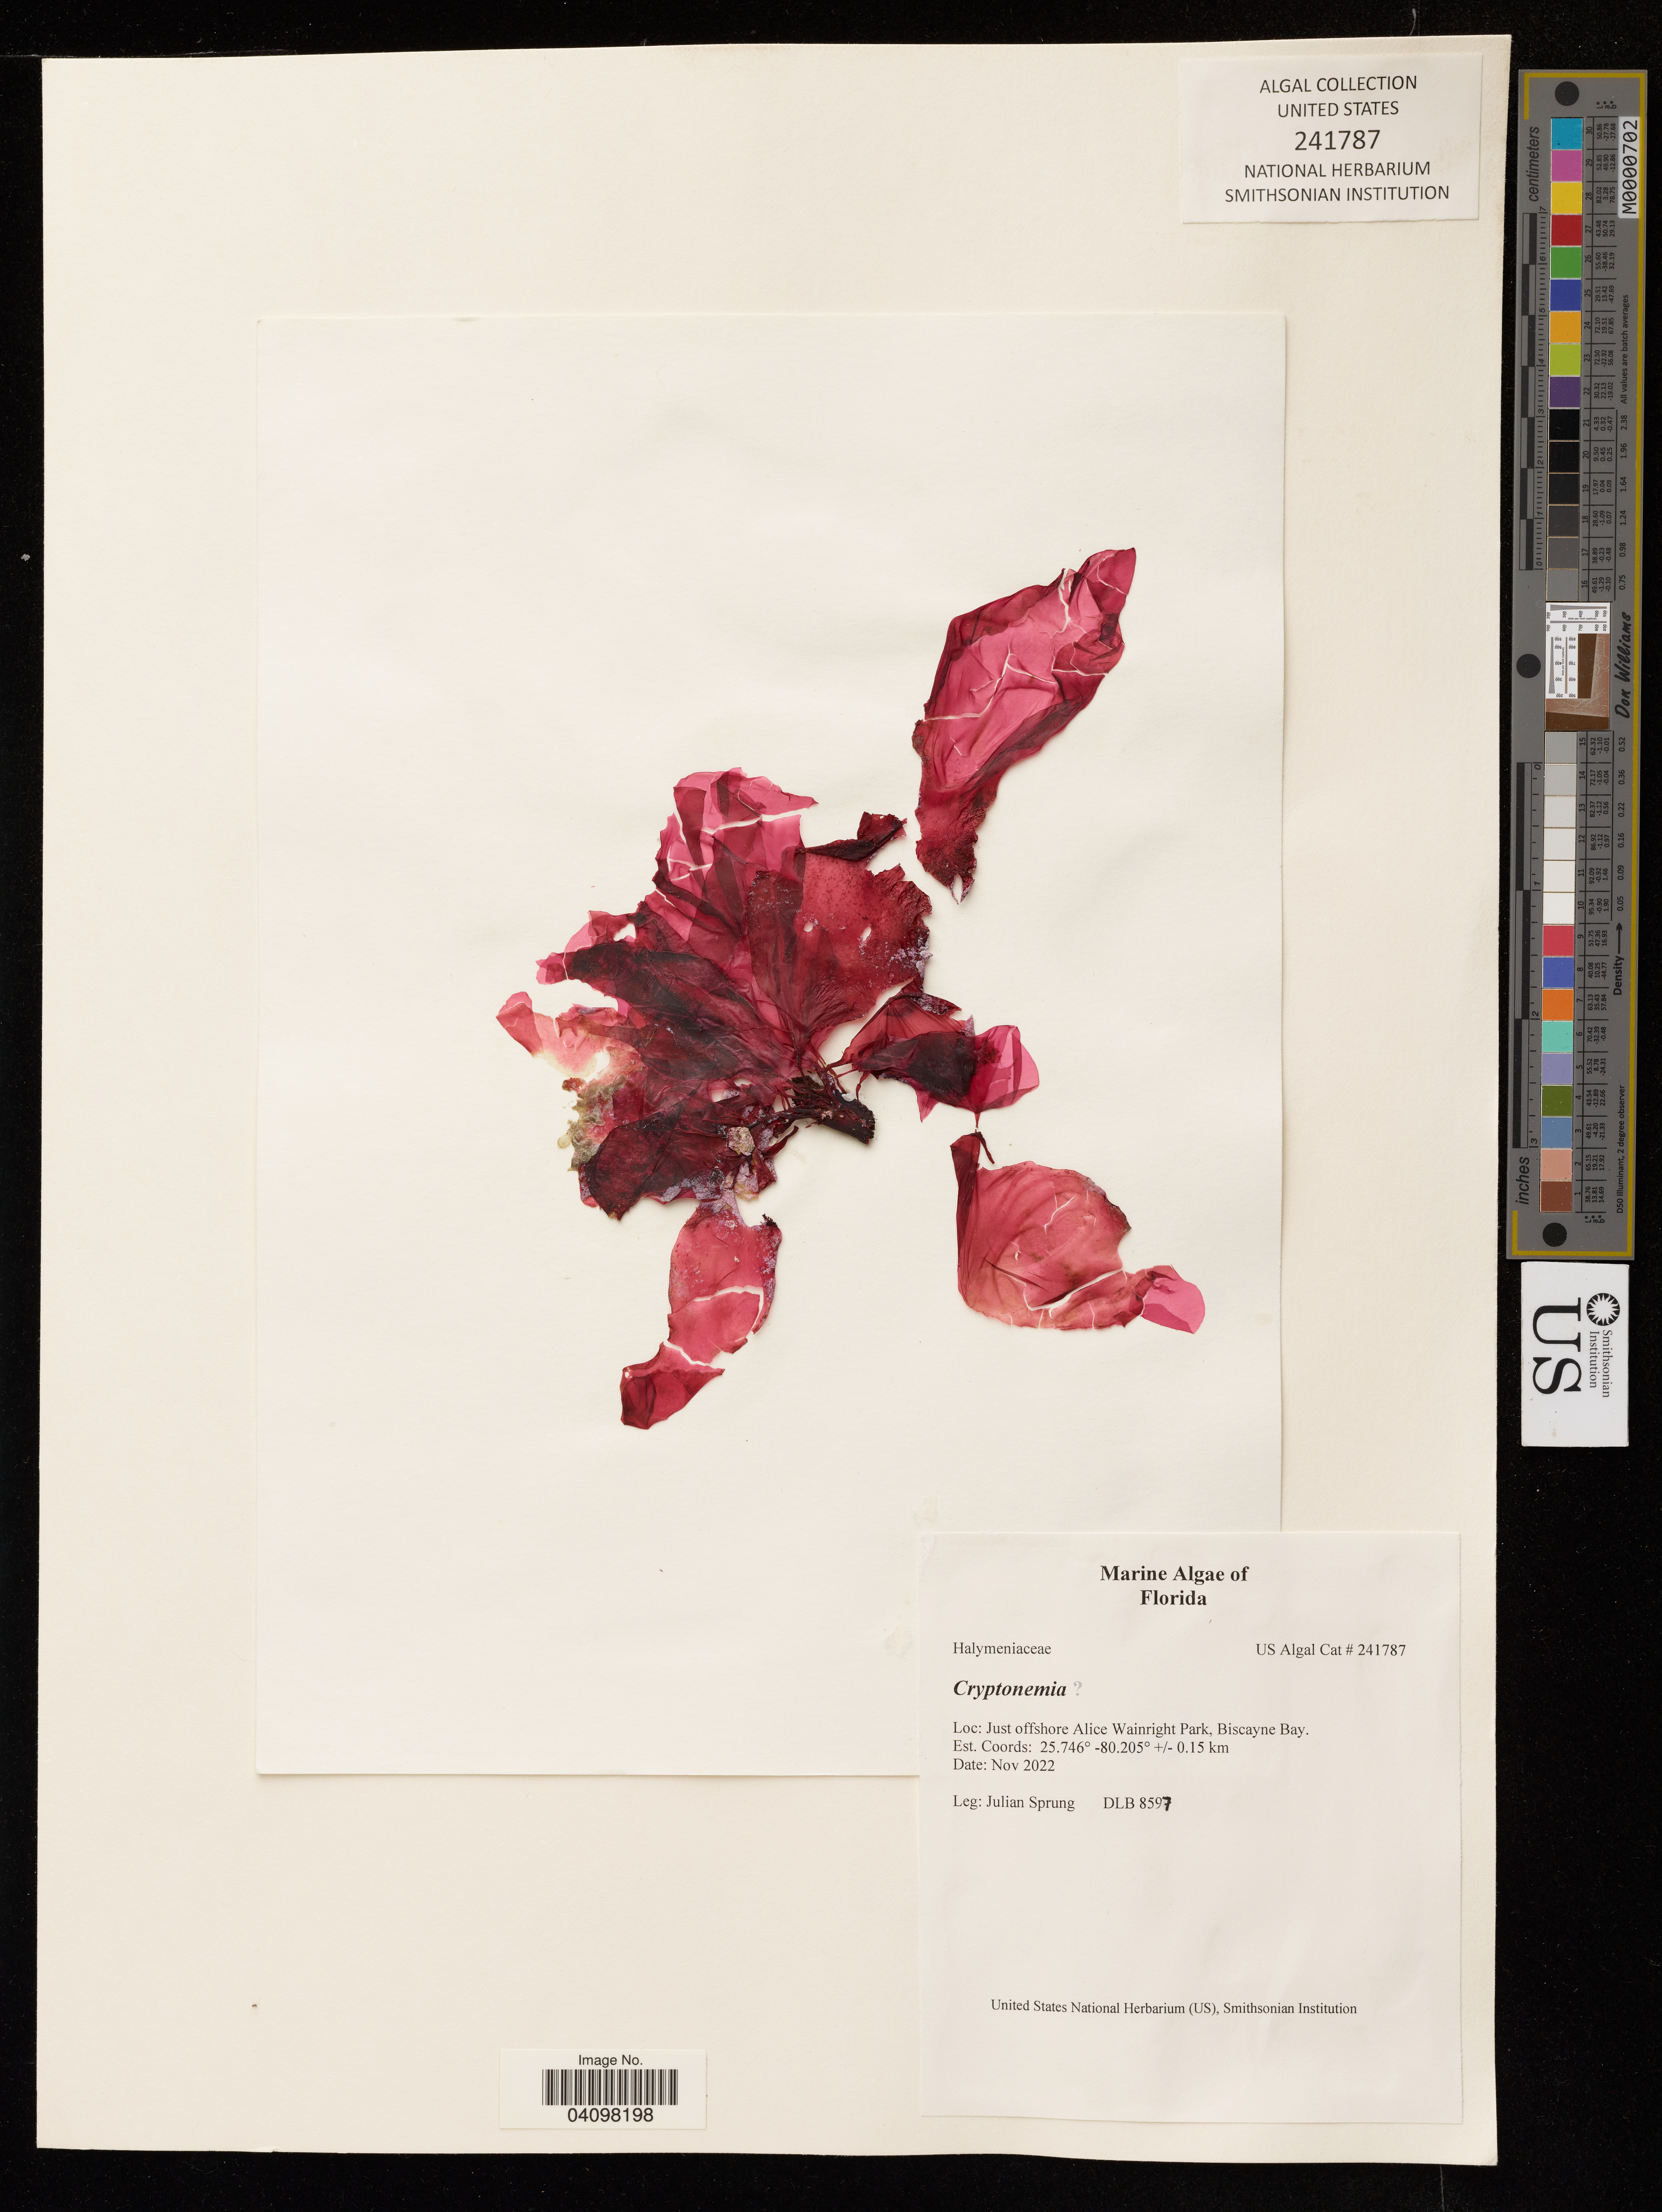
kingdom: Plantae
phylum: Rhodophyta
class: Florideophyceae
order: Halymeniales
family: Halymeniaceae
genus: Cryptonemia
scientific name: Cryptonemia sp.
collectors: J. Sprung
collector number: DLB 8597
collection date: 2022-11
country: United States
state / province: Florida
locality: Just offshore Alice Wainright Park, Biscayne Bay. +/- 0.15 km.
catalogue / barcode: US 241787